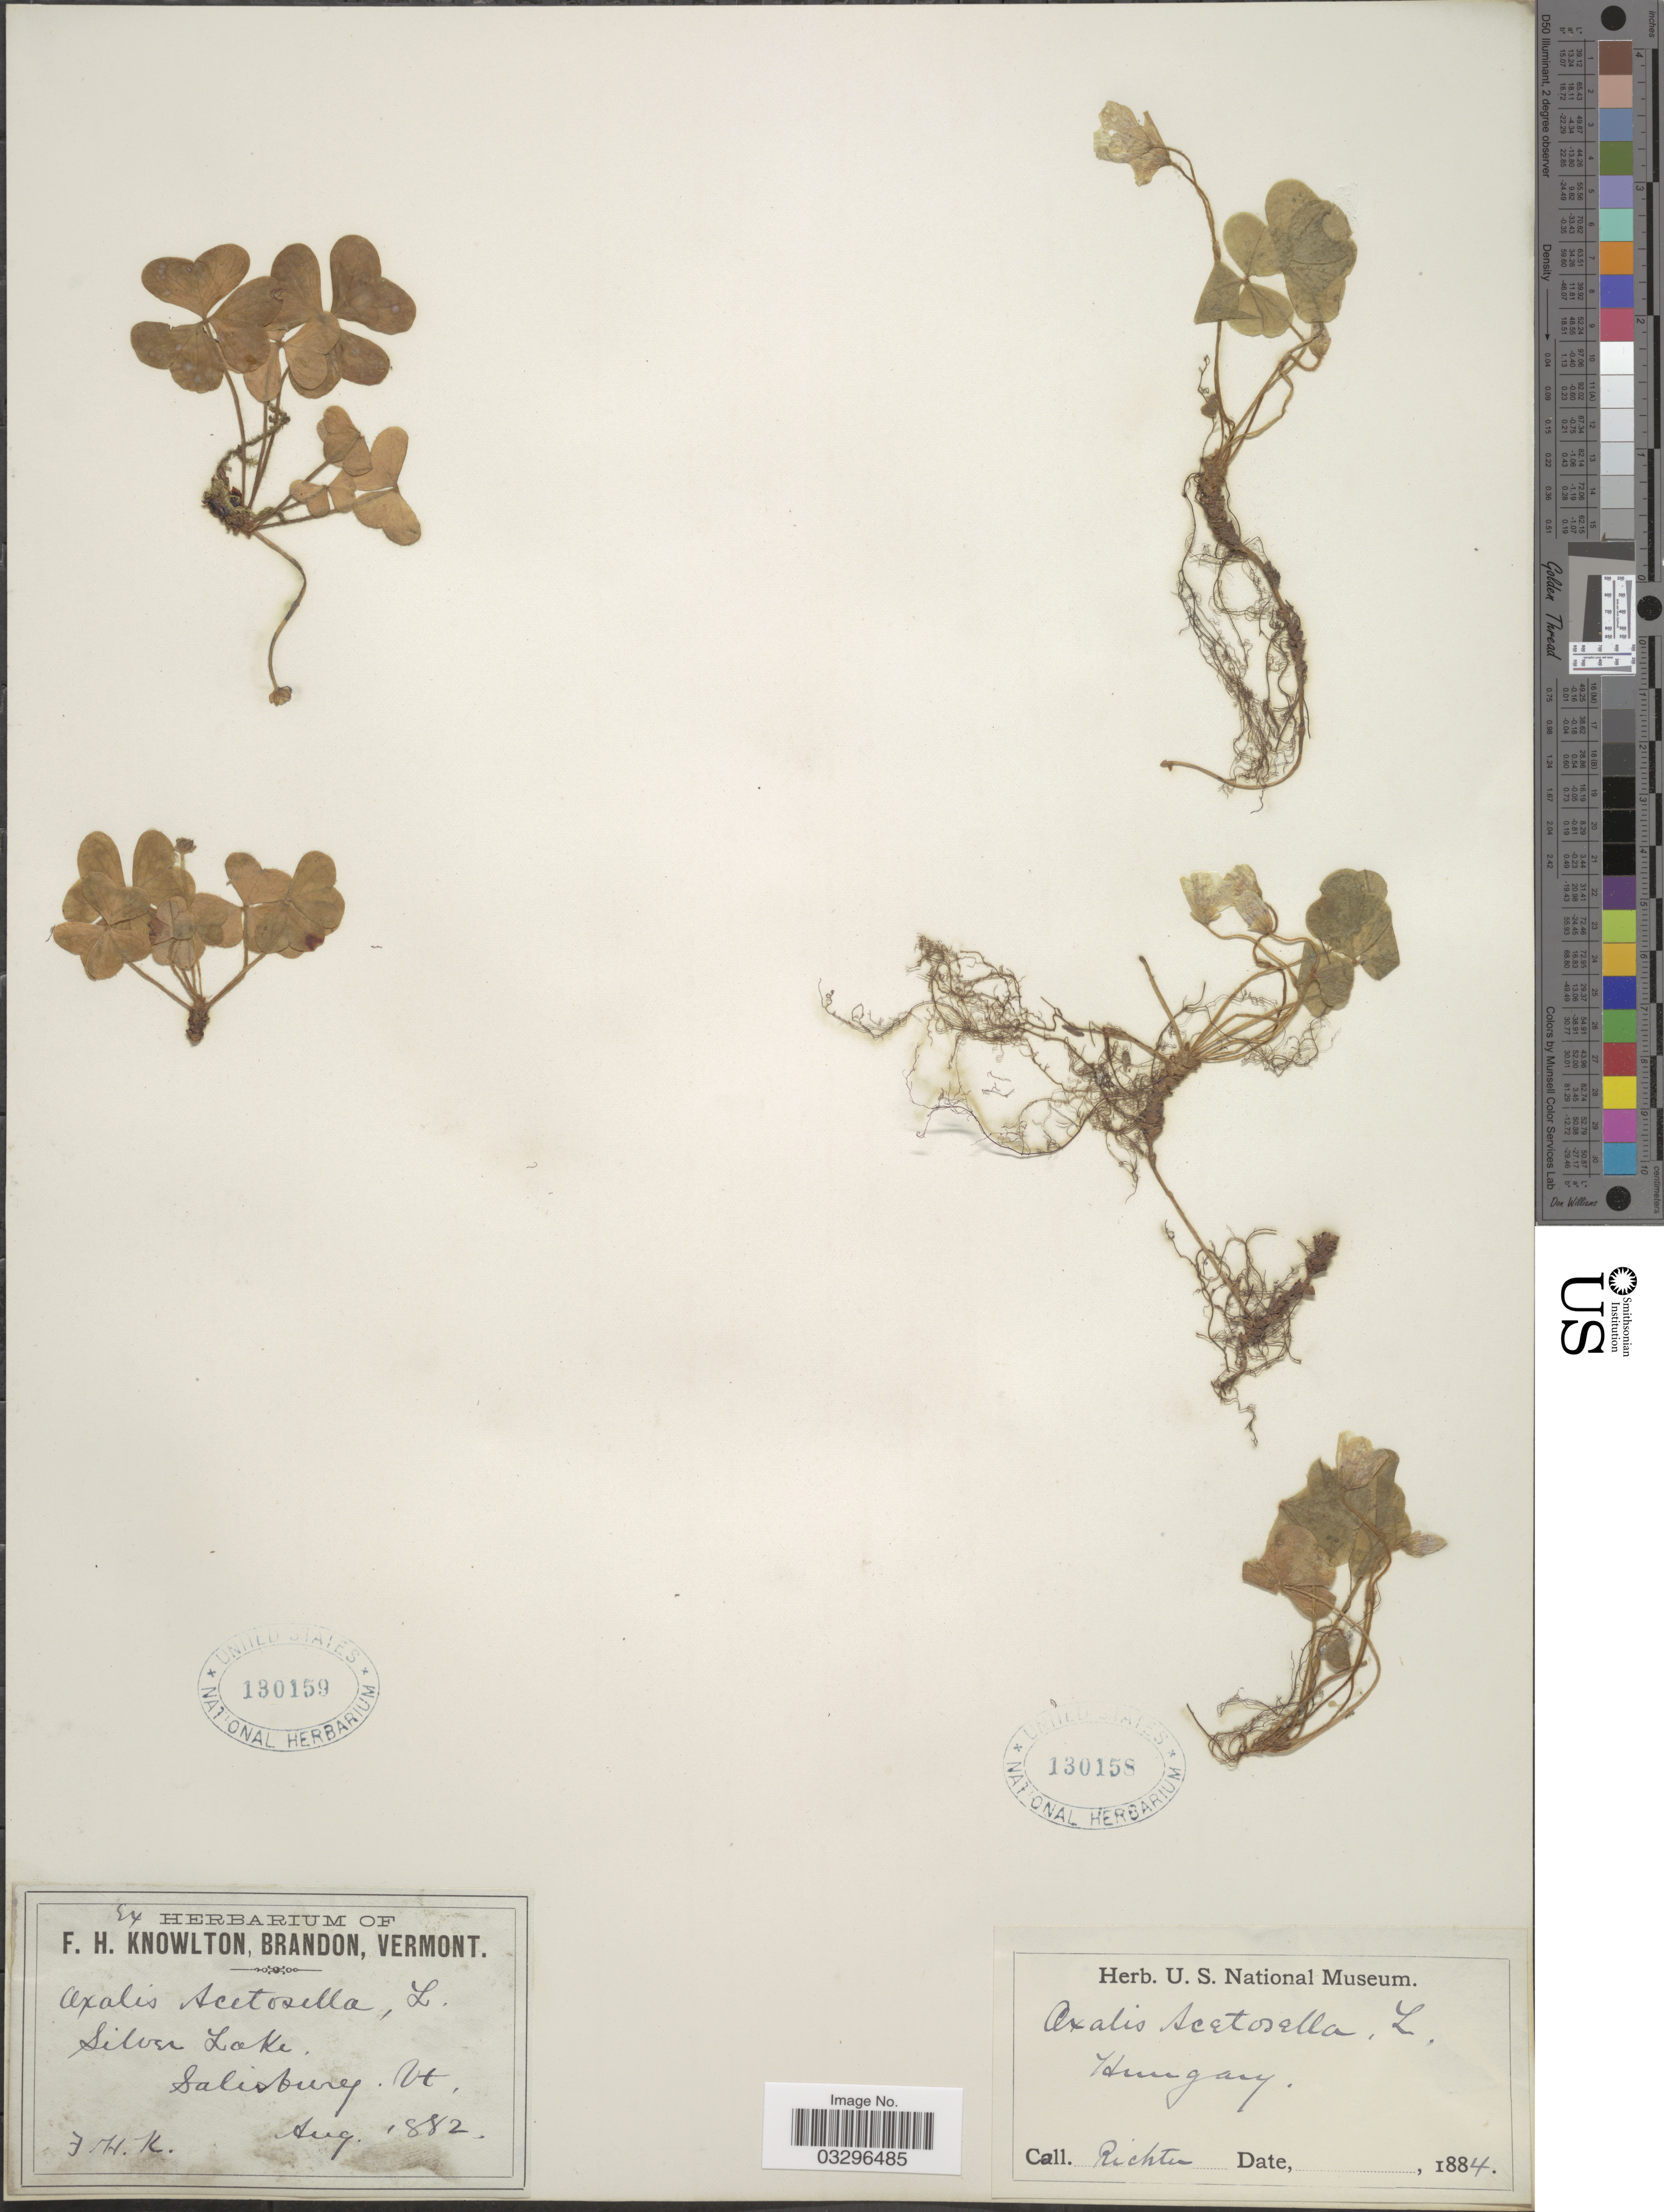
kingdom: Plantae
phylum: Tracheophyta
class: Magnoliopsida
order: Oxalidales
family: Oxalidaceae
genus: Oxalis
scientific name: Oxalis acetosella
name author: L.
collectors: -- Richter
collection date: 1884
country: Hungary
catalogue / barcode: US 130158